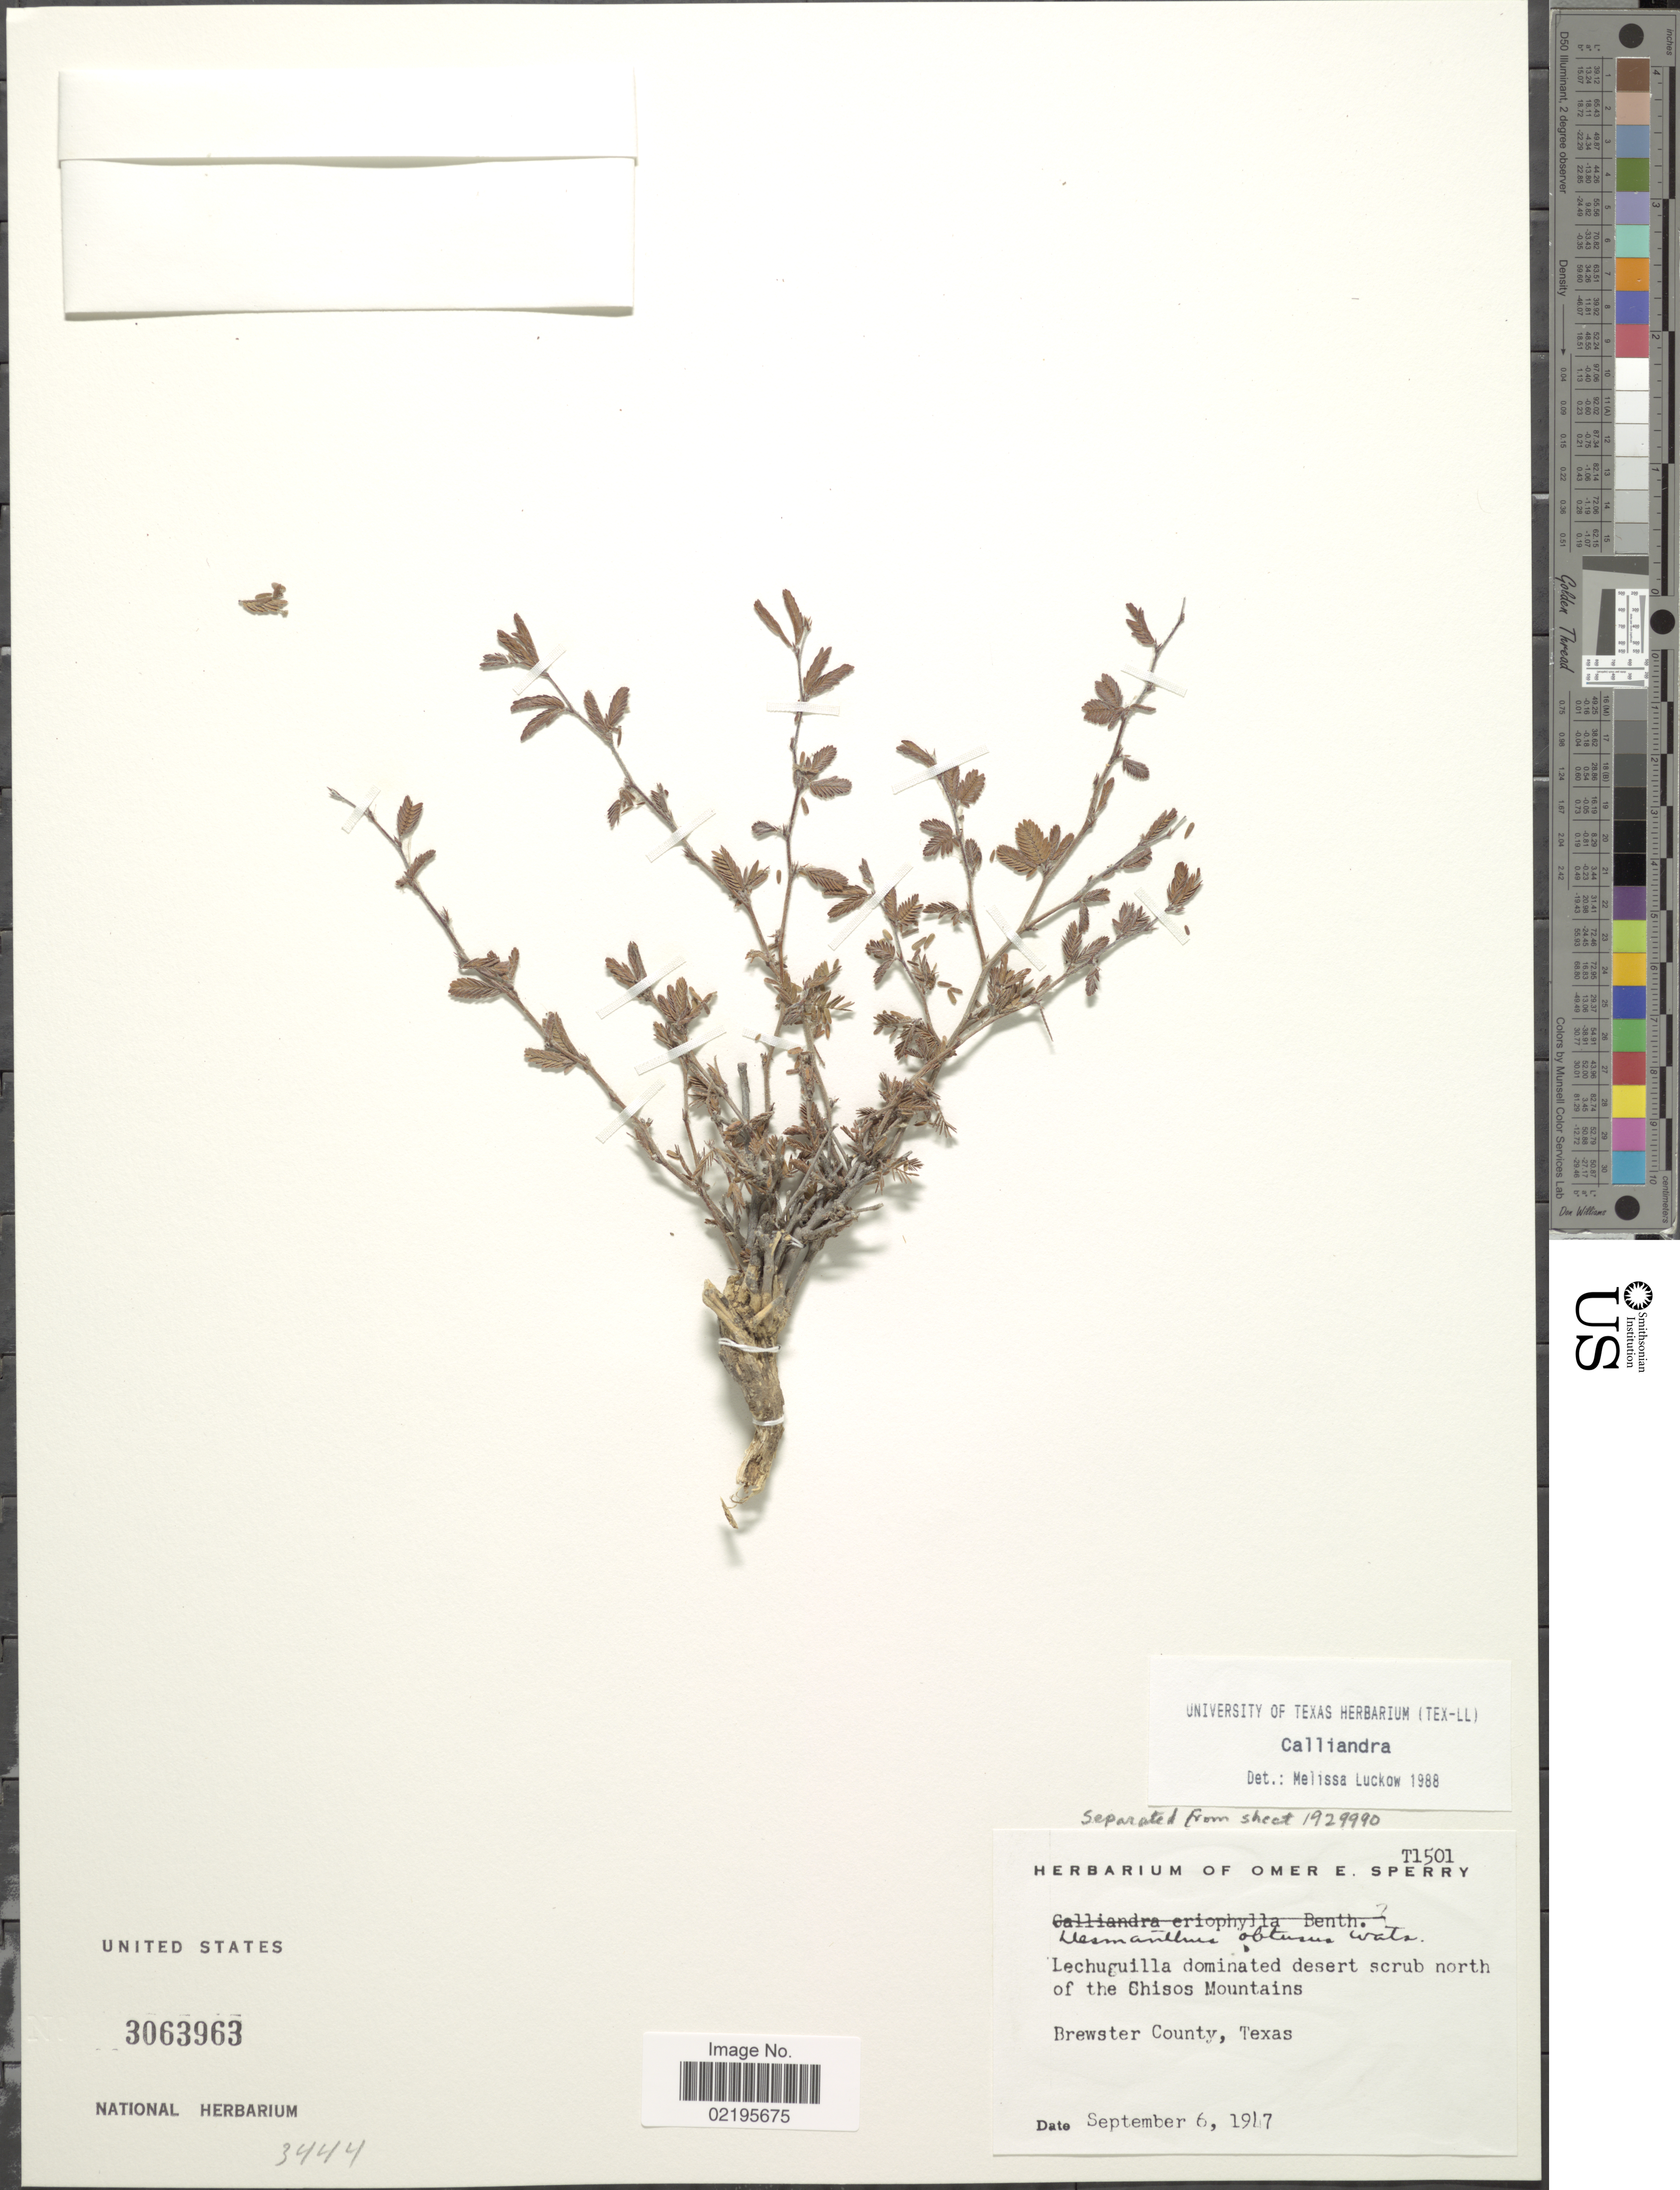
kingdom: Plantae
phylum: Tracheophyta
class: Magnoliopsida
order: Fabales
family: Fabaceae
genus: Calliandra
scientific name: Calliandra sp.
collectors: ex. herb. Omer E. Sperry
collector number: T1501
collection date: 1947-09-06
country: United States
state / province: Texas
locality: Lechuguilla dominated desert scrub north of the Chisos Mountains, Bewster County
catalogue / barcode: US 3063963